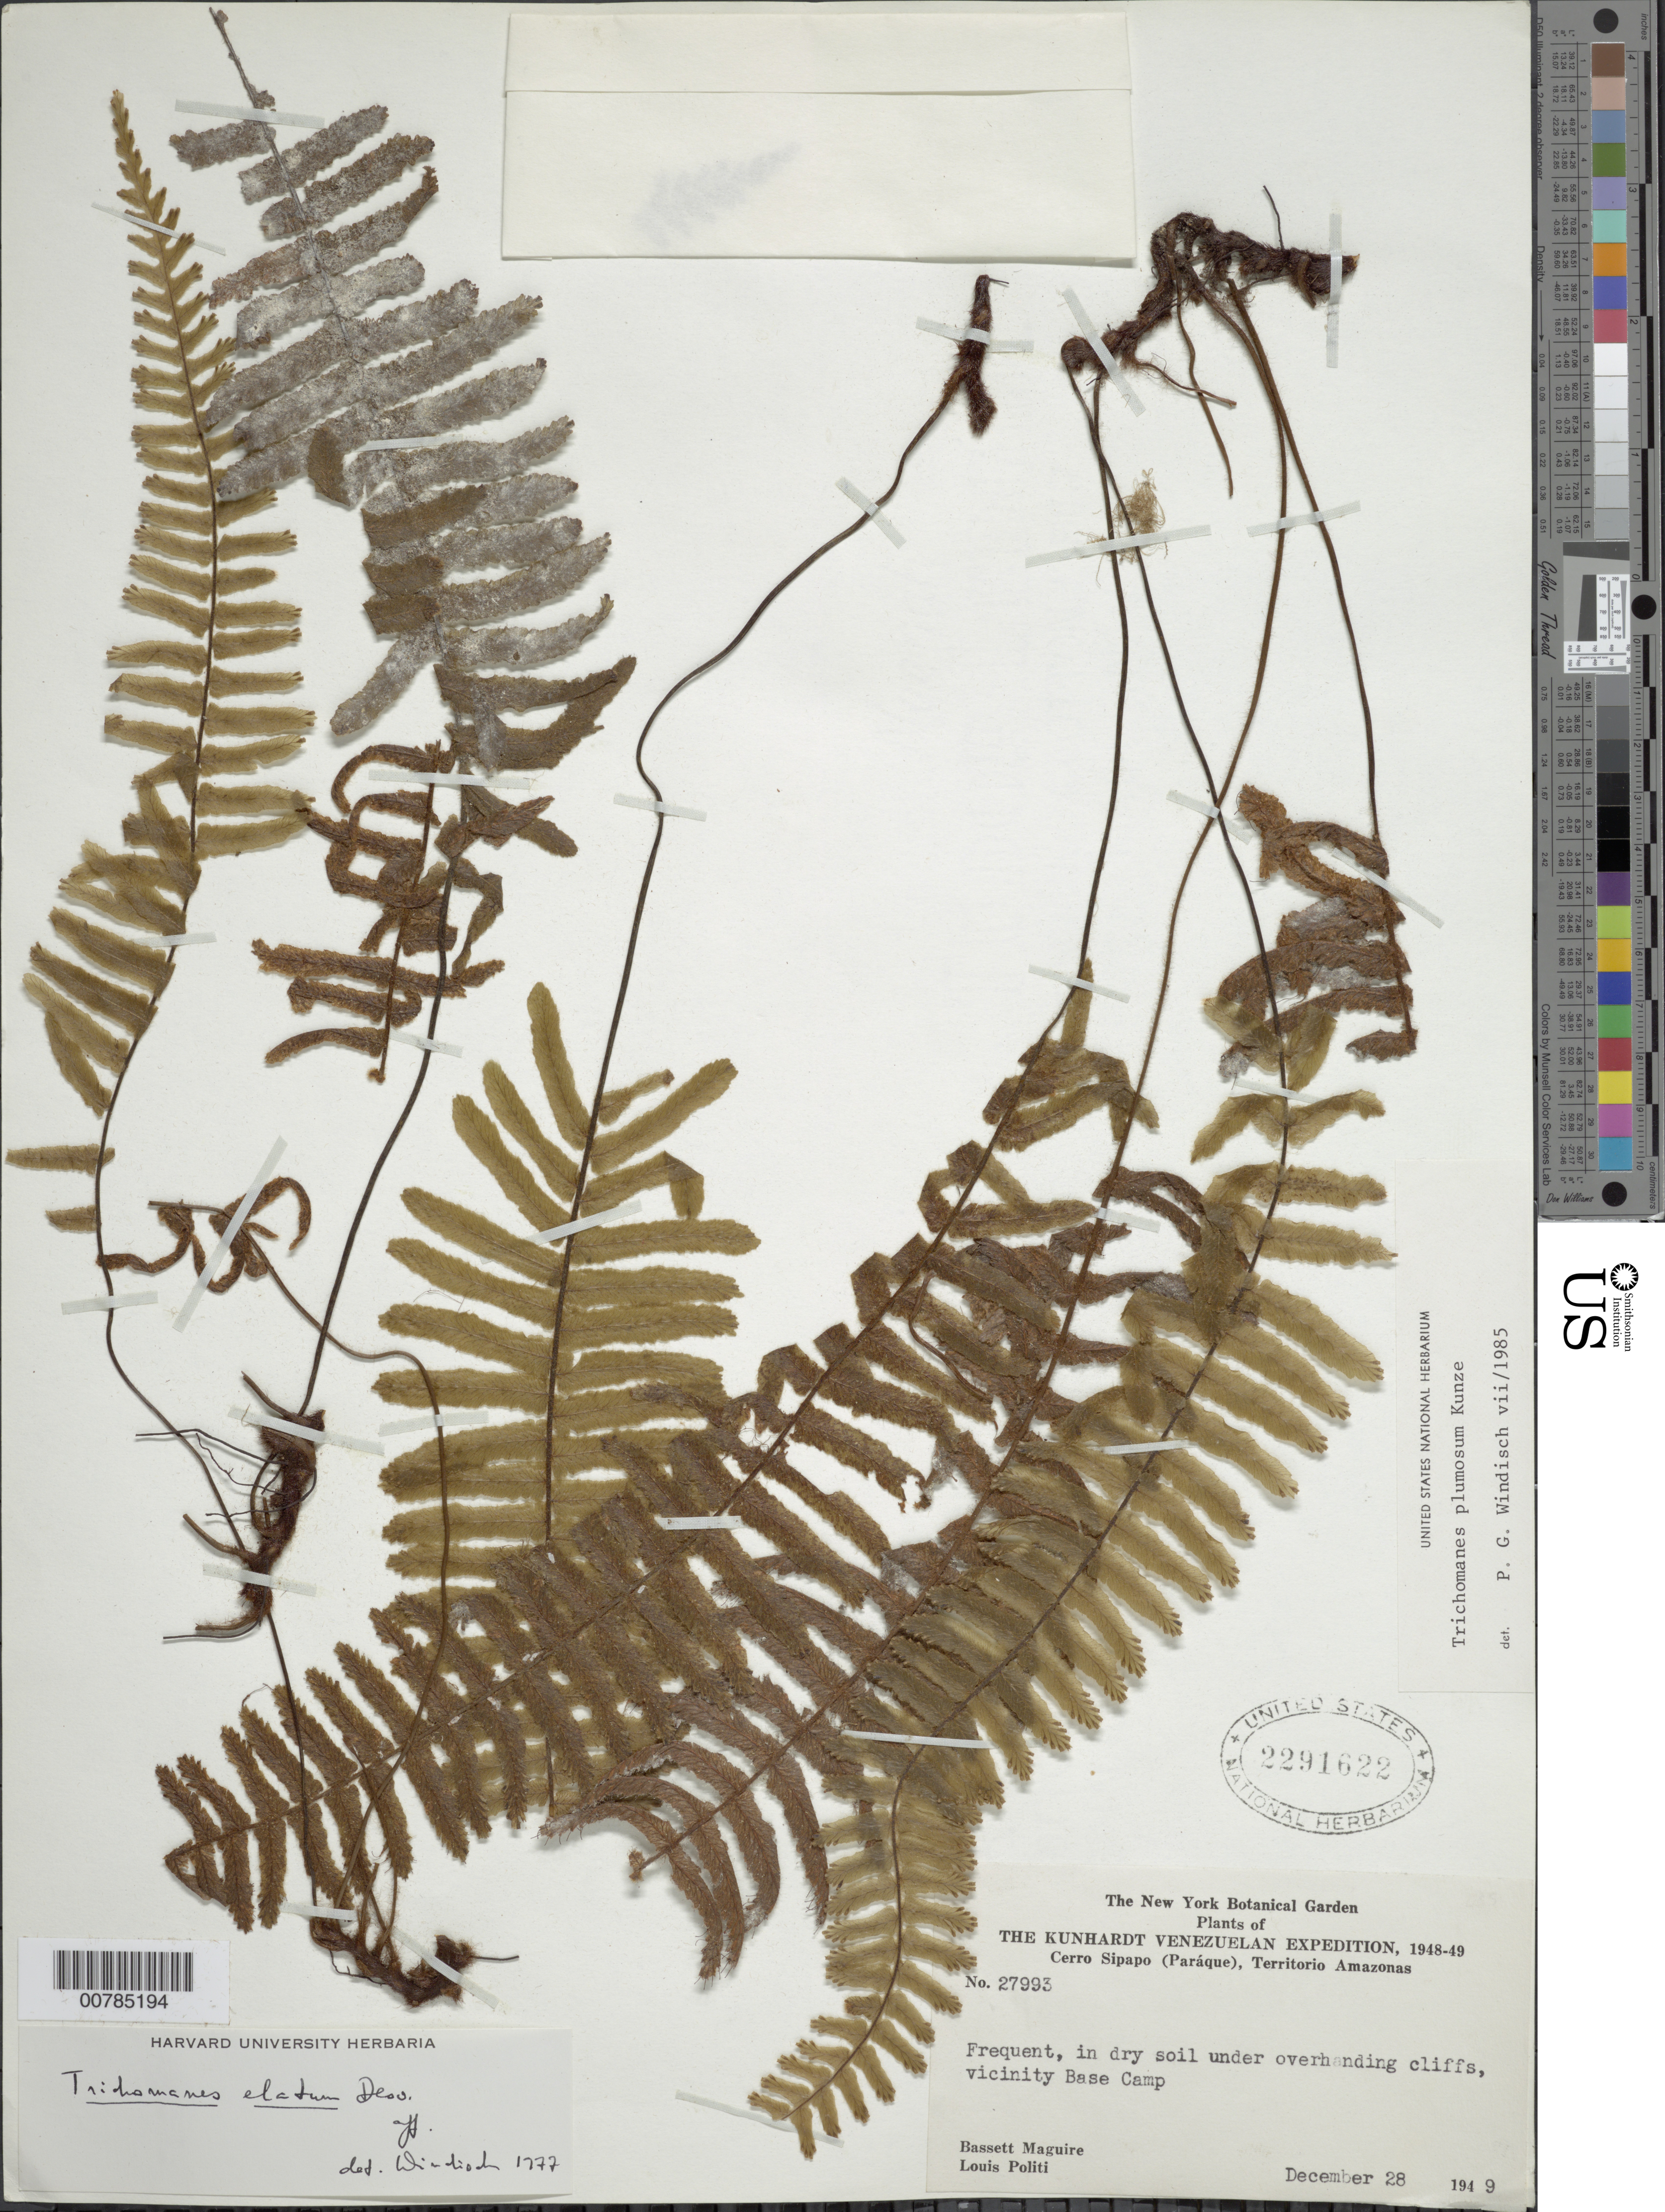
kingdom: Plantae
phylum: Tracheophyta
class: Polypodiopsida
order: Hymenophyllales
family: Hymenophyllaceae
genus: Trichomanes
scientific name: Trichomanes plumosum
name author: Kunze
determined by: Windisch, Paulo Guenter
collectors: B. Maguire & L. Politi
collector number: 27993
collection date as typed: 28-Dec-48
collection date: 1948-12-28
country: Venezuela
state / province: Amazonas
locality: Cerro Sipapo (Paráque), Base Camp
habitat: Dry soil under overhanging cliffs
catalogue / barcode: US 2291622